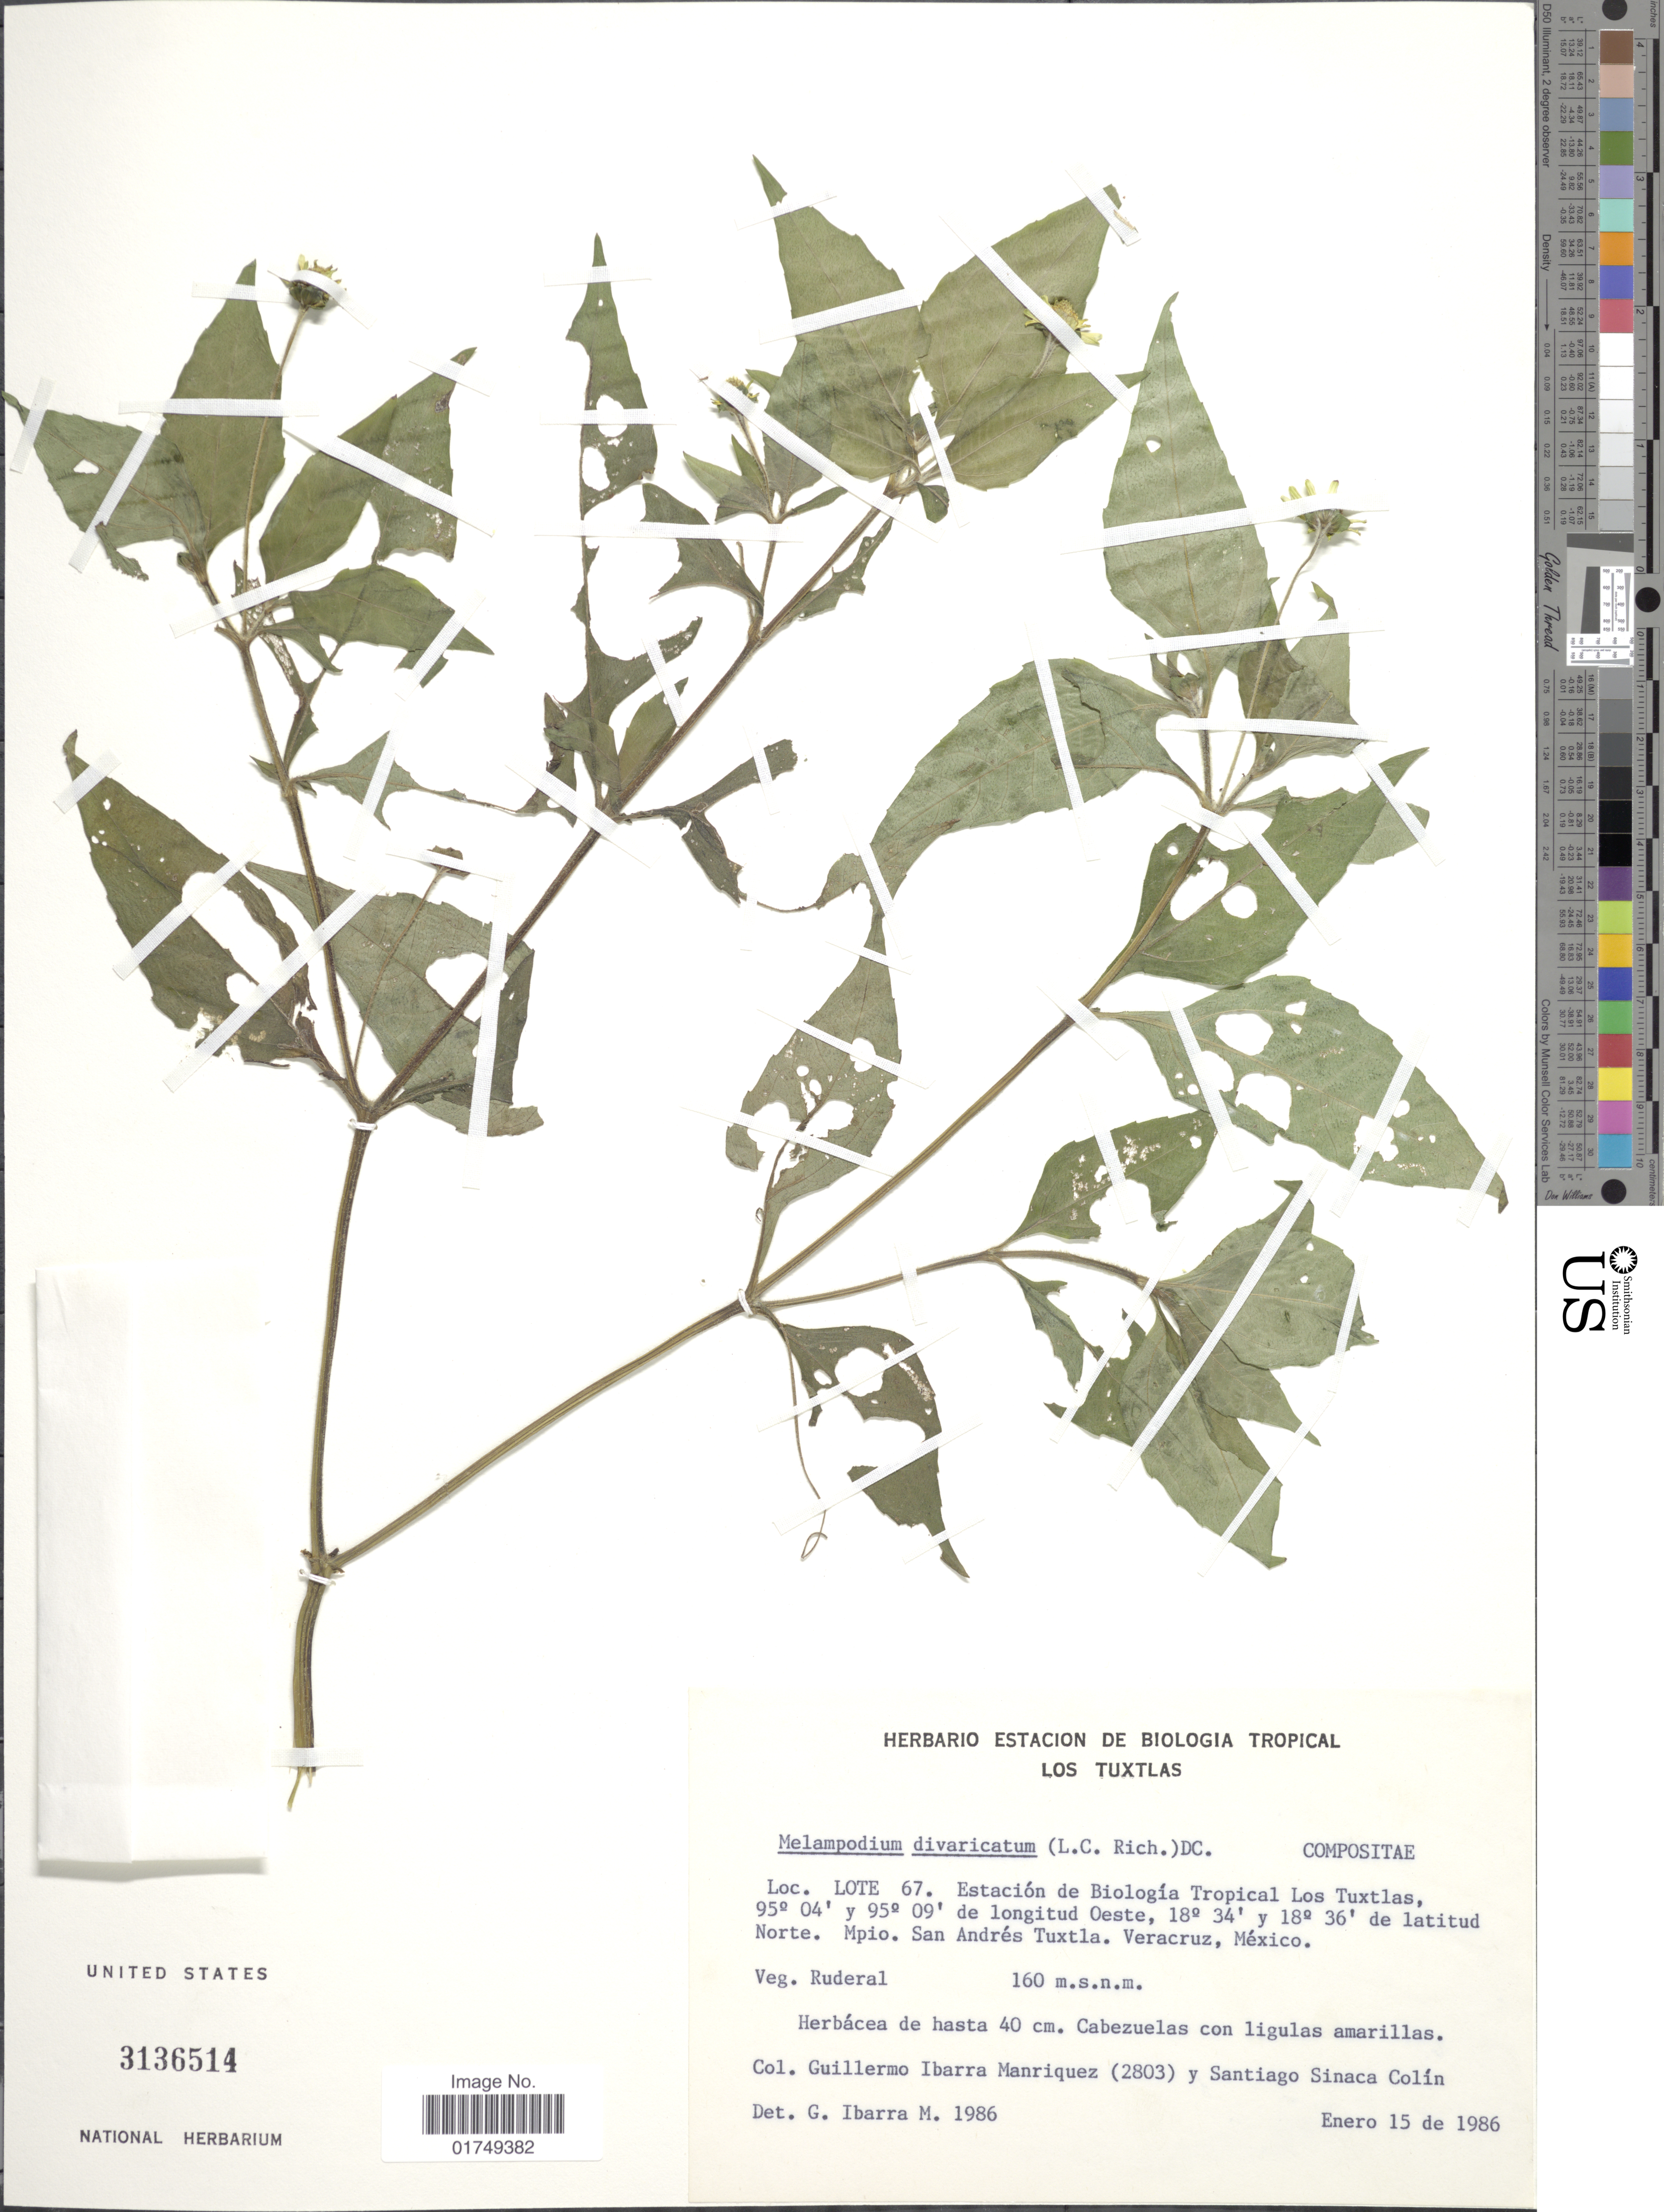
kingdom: Plantae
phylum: Tracheophyta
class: Magnoliopsida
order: Asterales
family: Asteraceae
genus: Melampodium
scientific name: Melampodium divaricatum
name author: (Rich.) DC.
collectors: G. Ibarra M. & S. Sinaca-Colin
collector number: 2803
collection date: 1986-01-15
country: Mexico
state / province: Veracruz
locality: Lote 67, Estacion de Biologica Tropical Los Tuxtlas, Mpio. San Andres Tuxtla, Veracruz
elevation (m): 160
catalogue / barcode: US 3136514